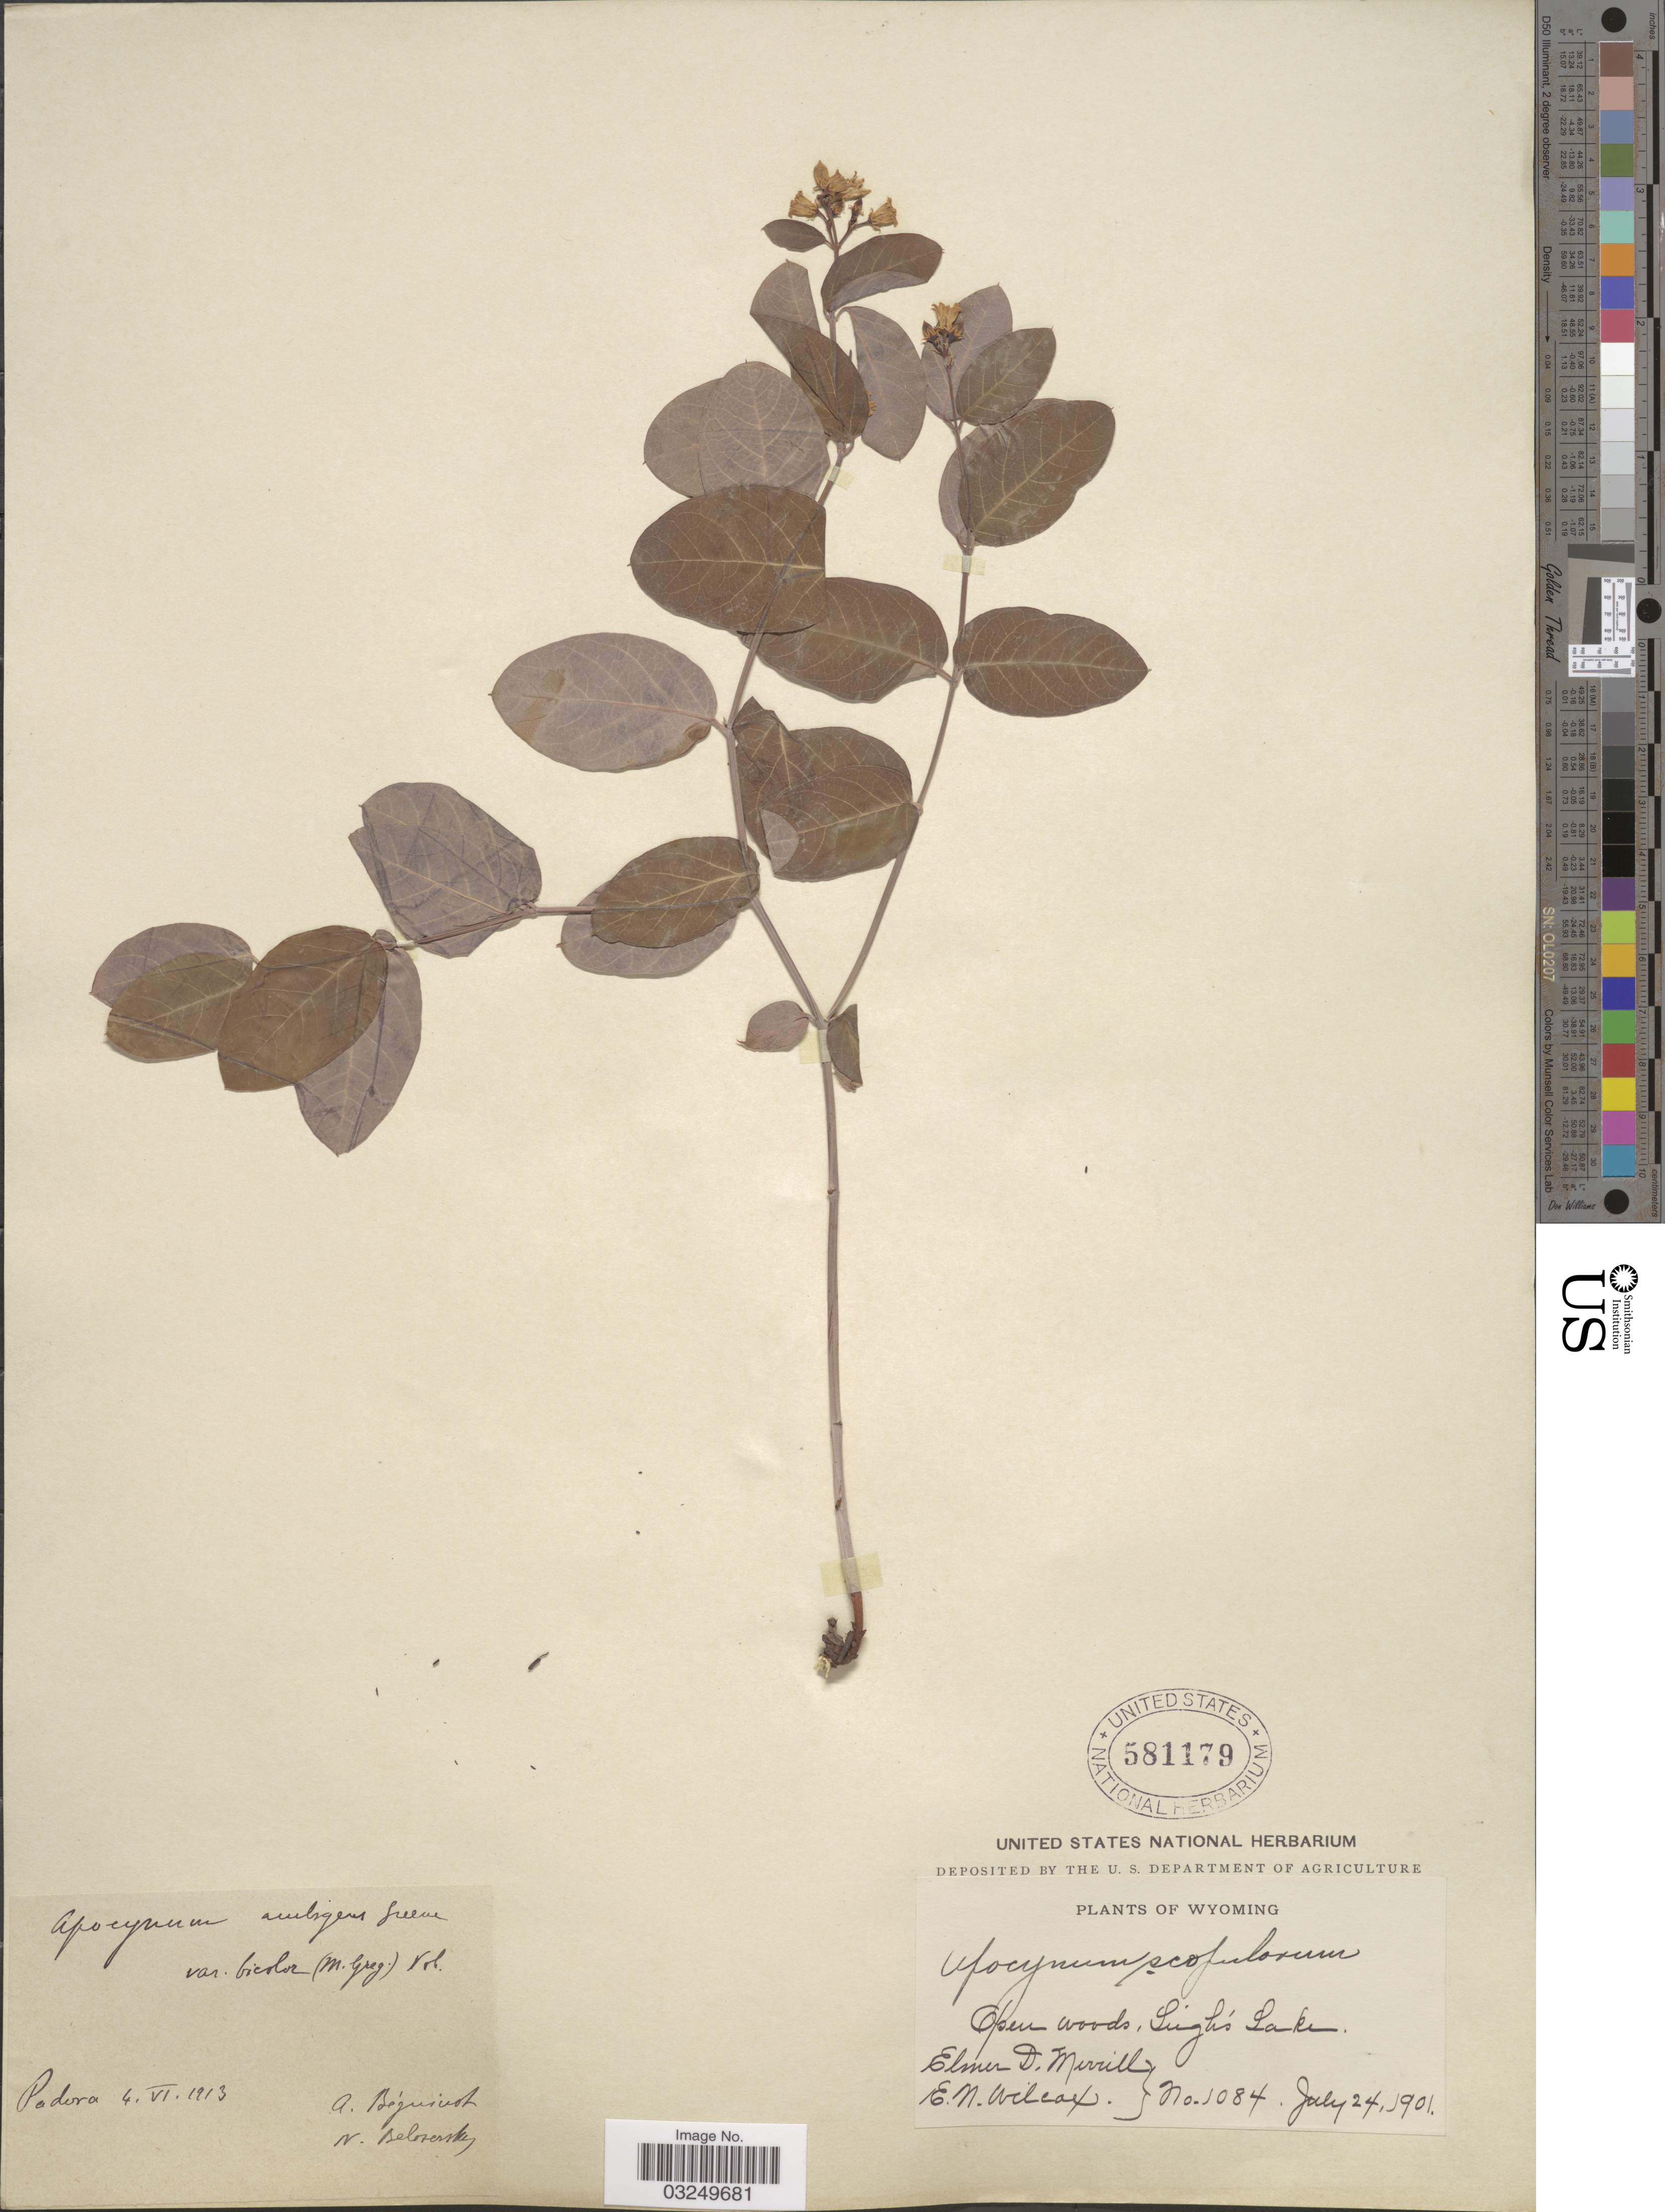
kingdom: Plantae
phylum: Tracheophyta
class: Magnoliopsida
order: Gentianales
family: Apocynaceae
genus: Apocynum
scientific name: Apocynum bicolor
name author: E.A. McGregor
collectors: E. D. Merrill & E. Wilcox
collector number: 1084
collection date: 1901-07-24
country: United States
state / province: Wyoming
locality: Leigh's Lake.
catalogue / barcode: US 581179